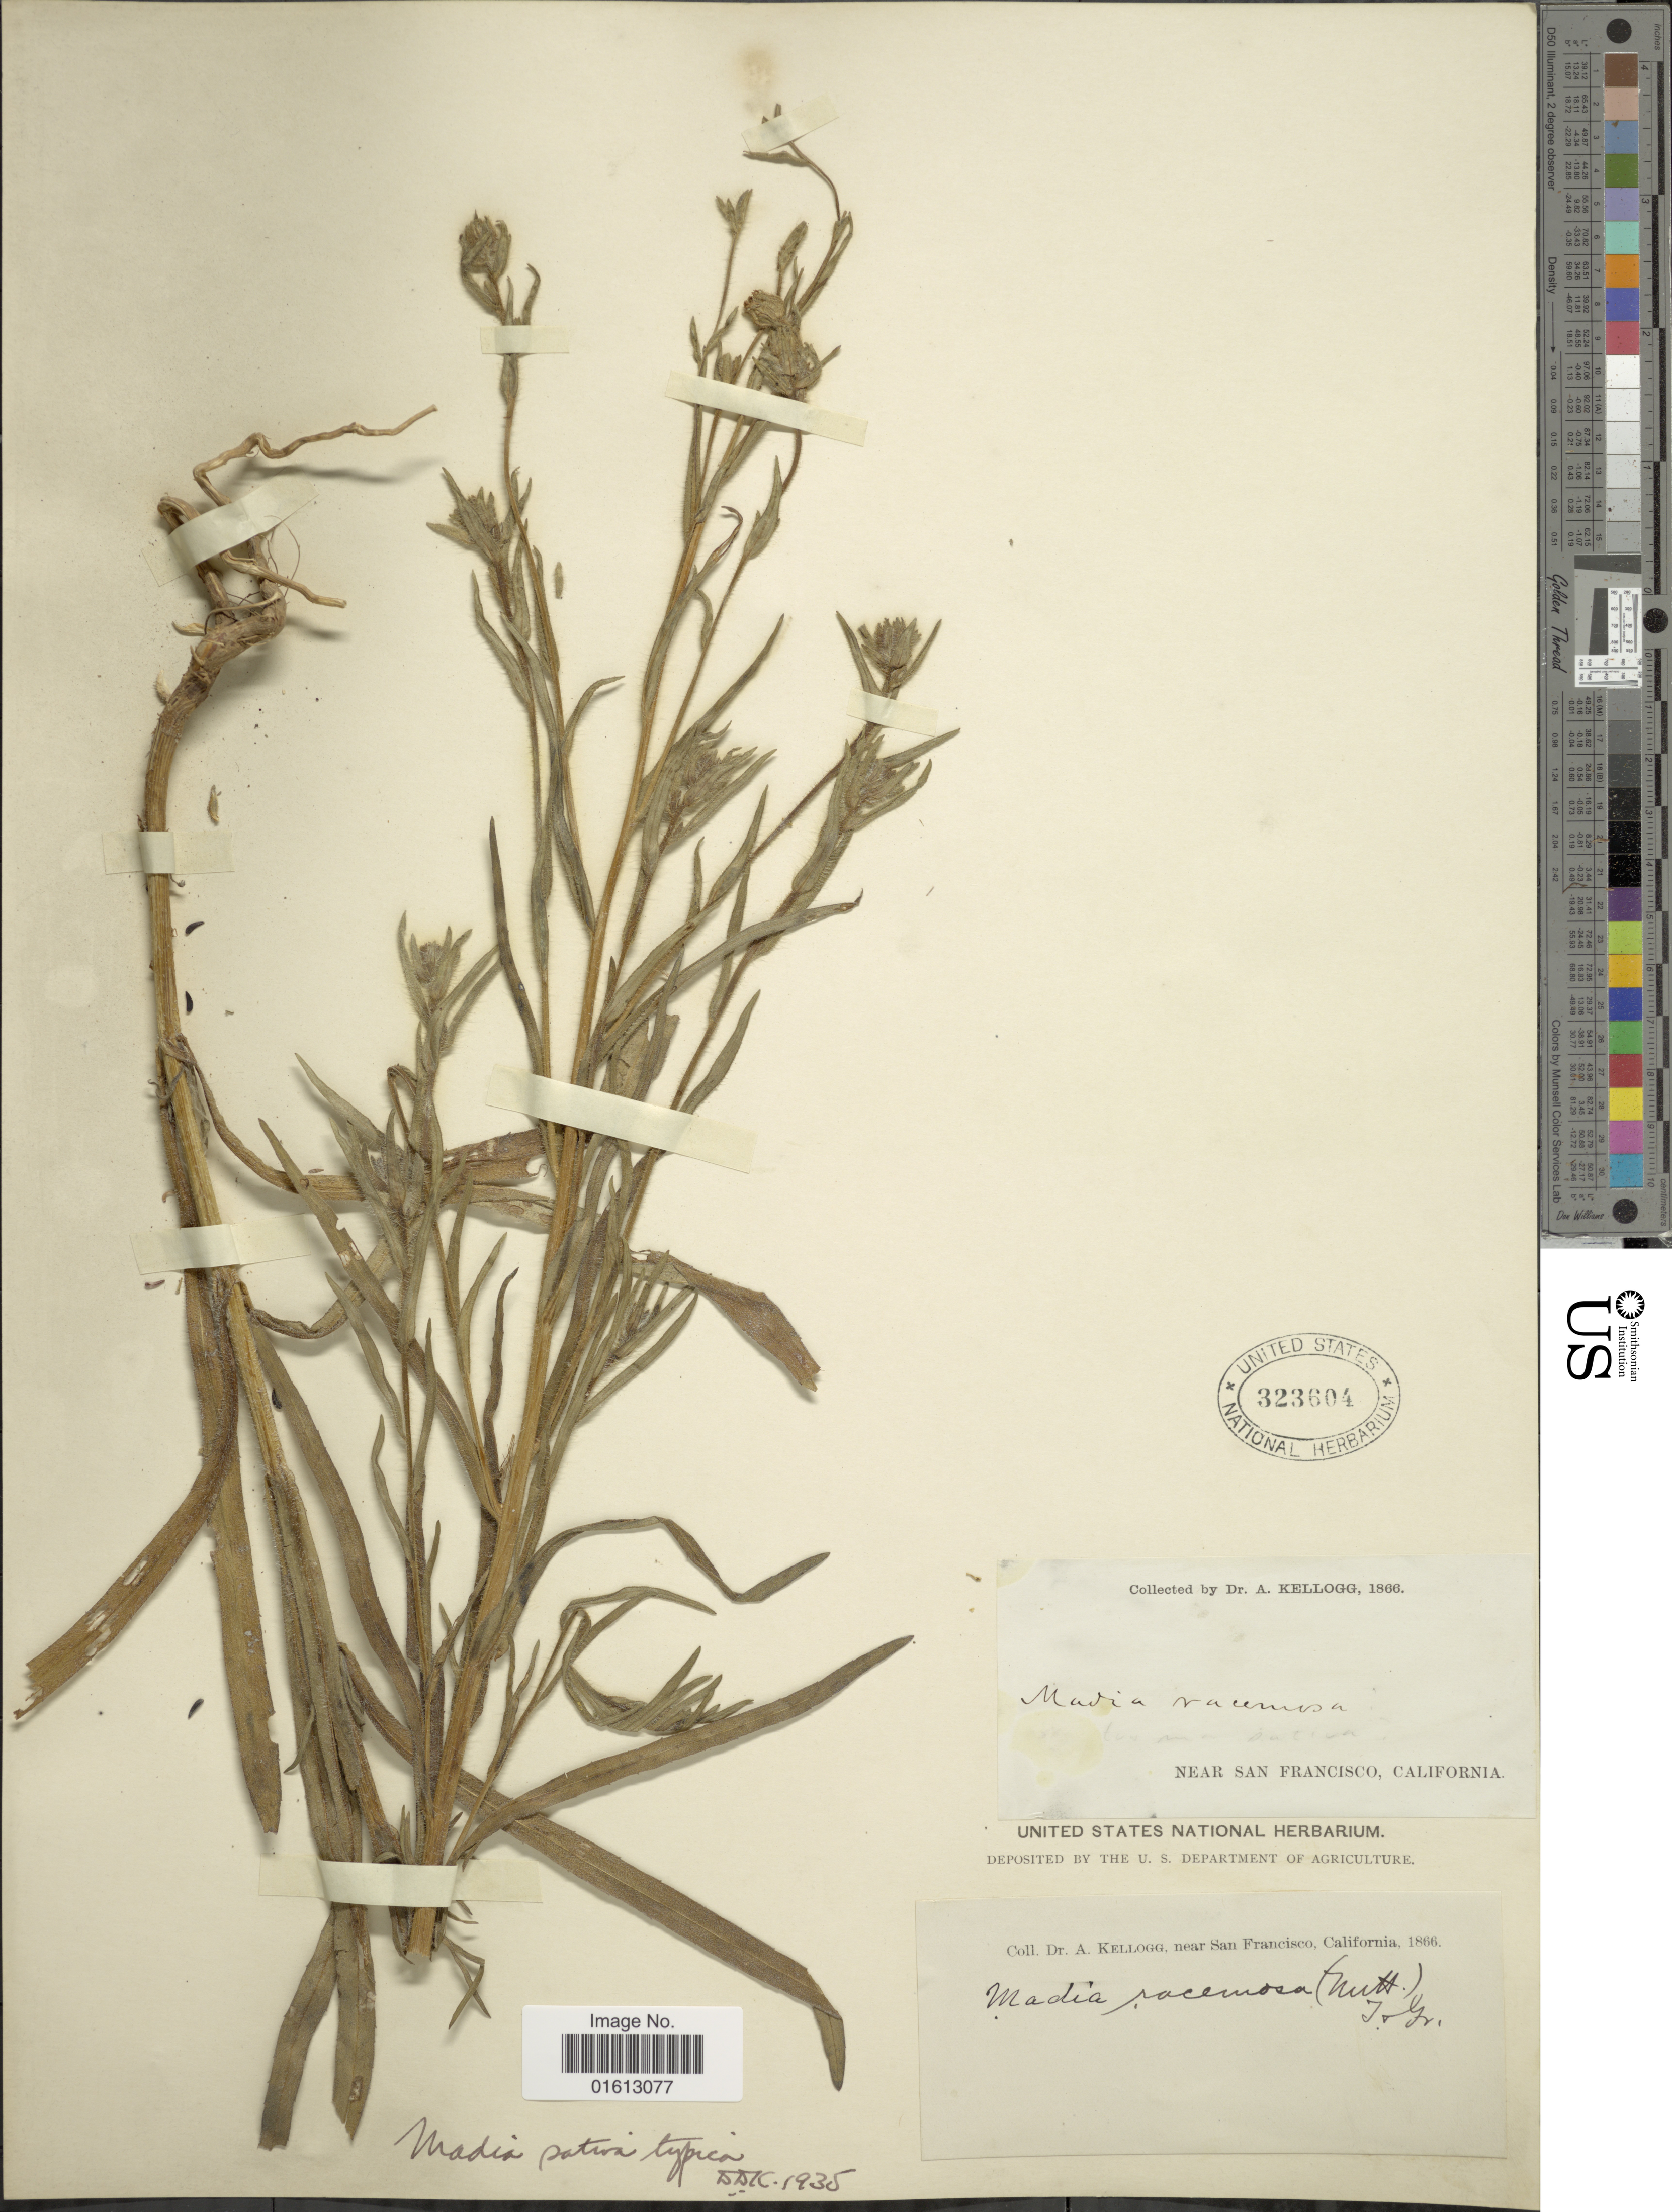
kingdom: Plantae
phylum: Tracheophyta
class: Magnoliopsida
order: Asterales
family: Asteraceae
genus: Madia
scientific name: Madia sativa subsp. sativa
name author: Molina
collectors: A. Kellogg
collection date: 1866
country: United States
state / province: California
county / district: San Francisco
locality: near San Francisco.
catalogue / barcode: US 323604